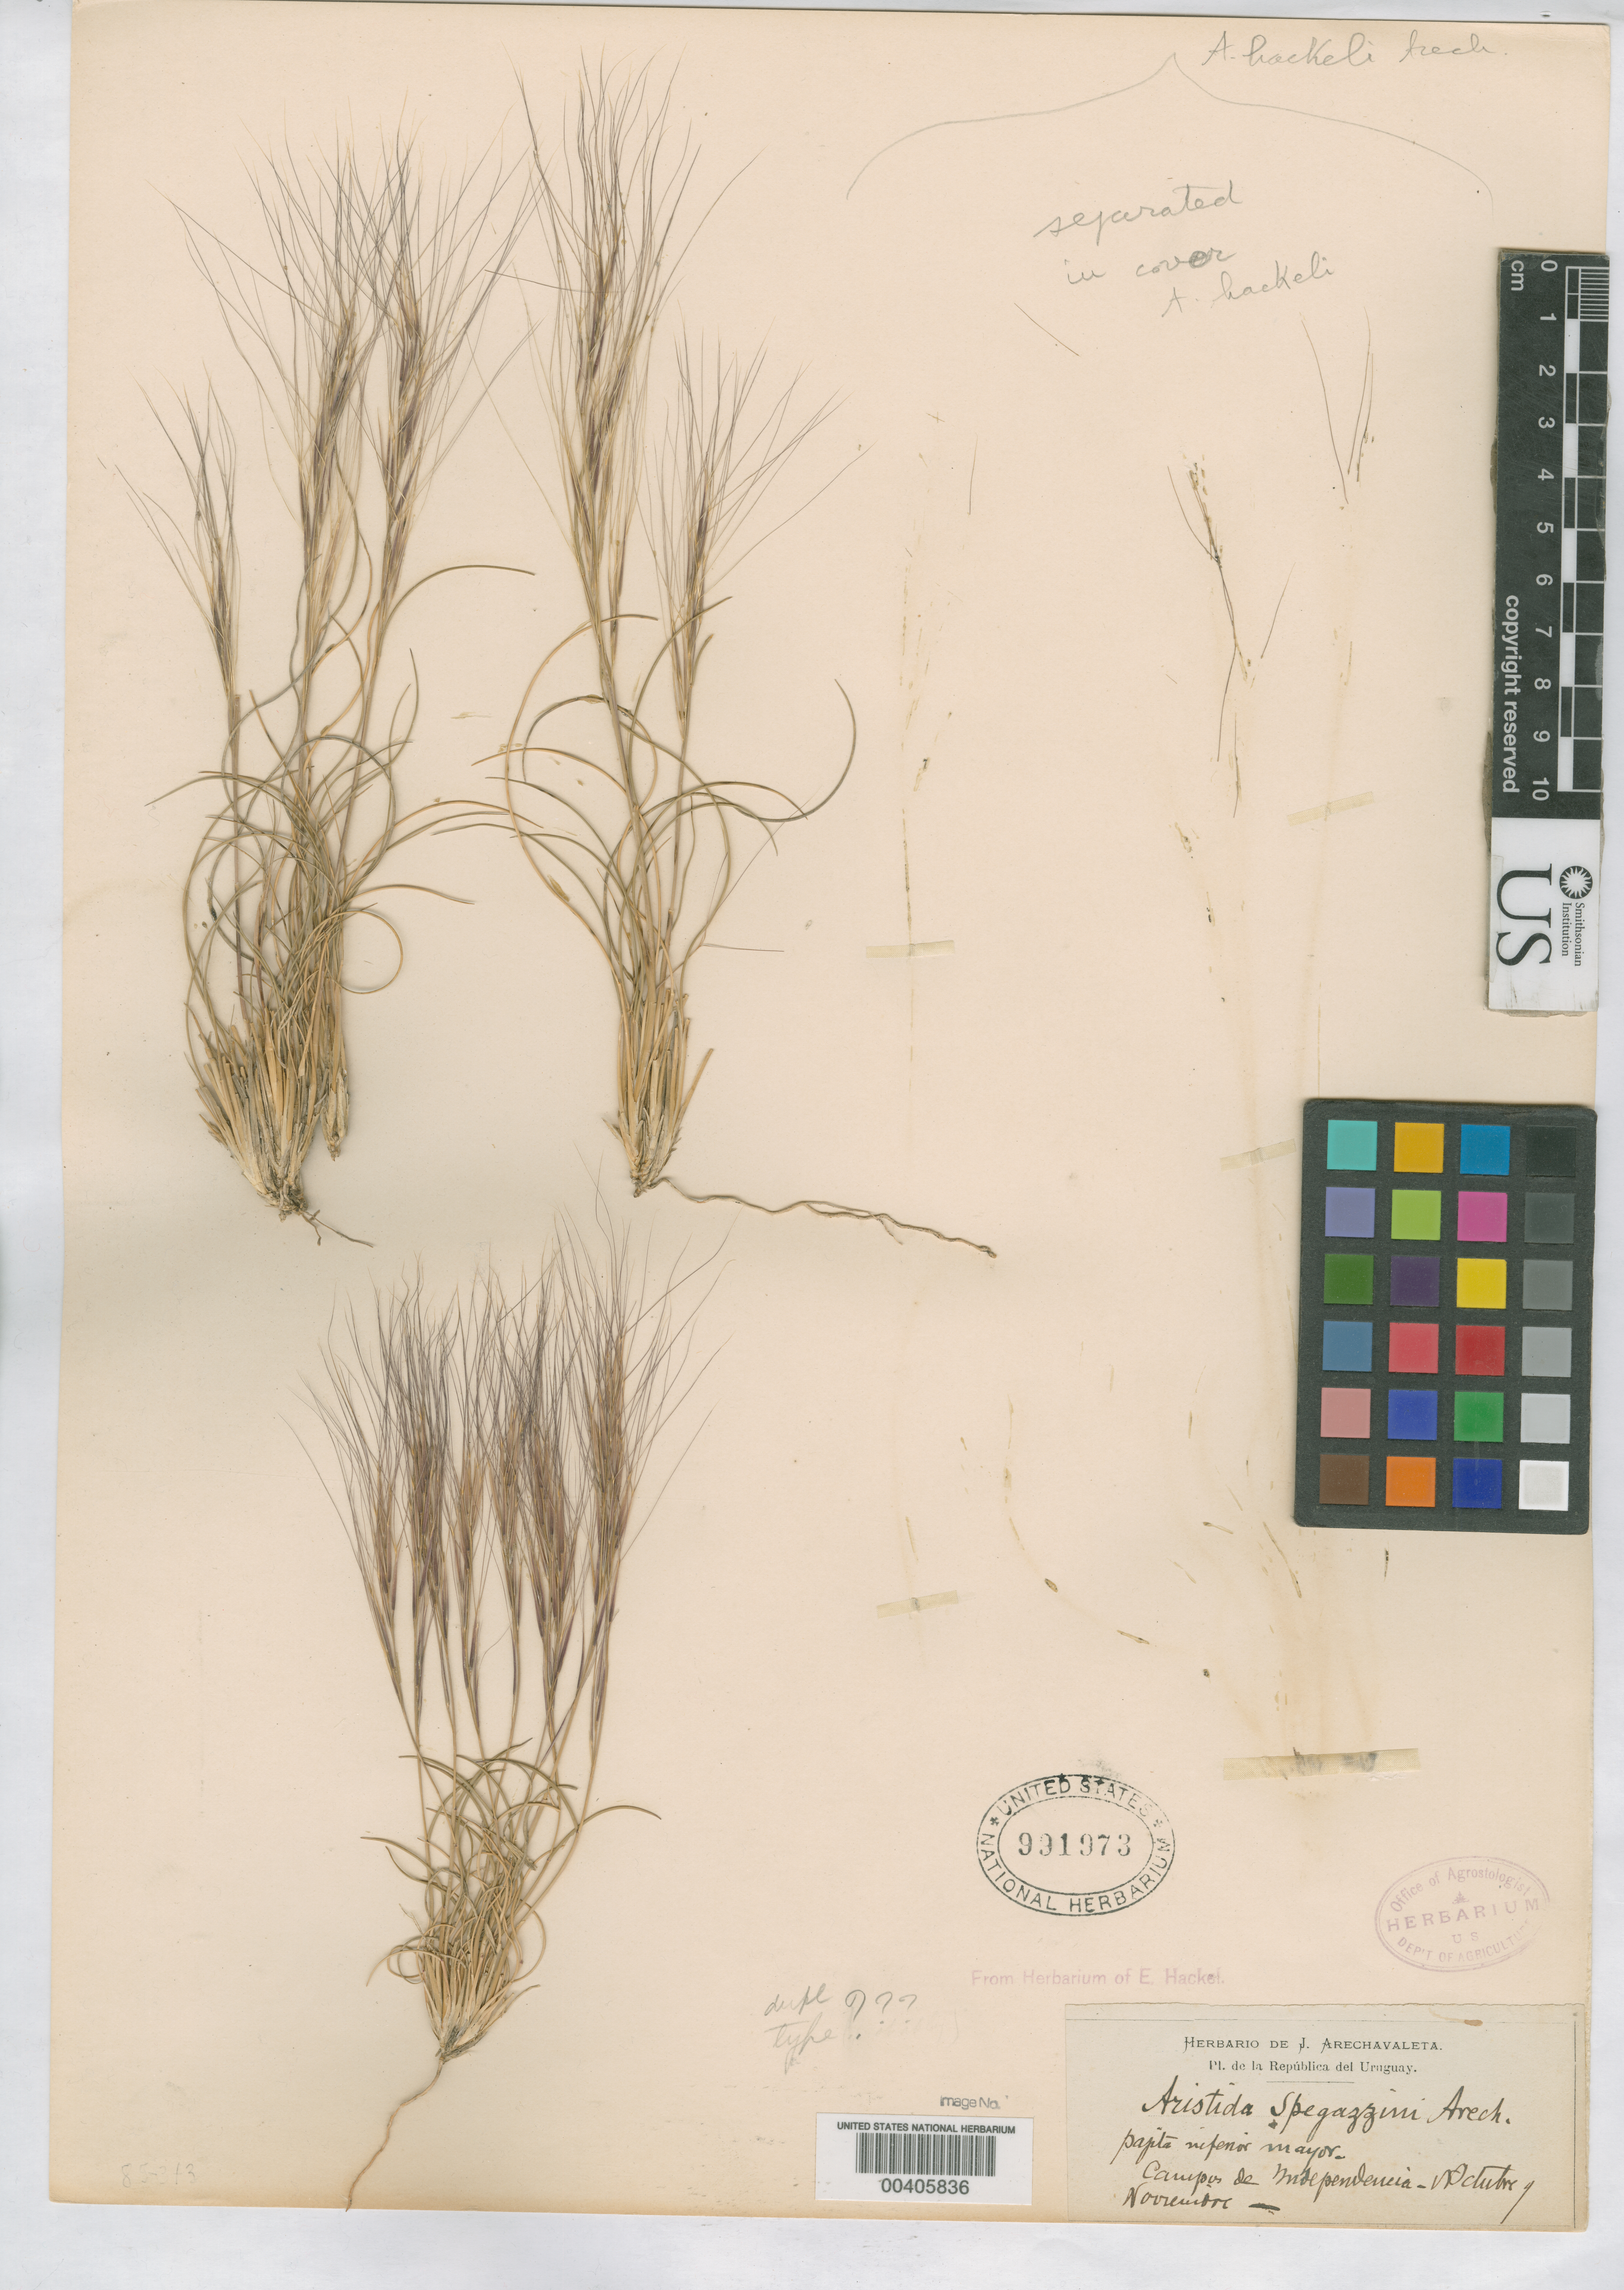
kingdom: Plantae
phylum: Tracheophyta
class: Liliopsida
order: Poales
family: Poaceae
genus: Aristida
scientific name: Aristida spegazzinii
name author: Arechav.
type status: Isotype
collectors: J. Arechavaleta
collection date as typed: Nov 1892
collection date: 1892-11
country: Uruguay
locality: Campos de Independencia.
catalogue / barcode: US 991973